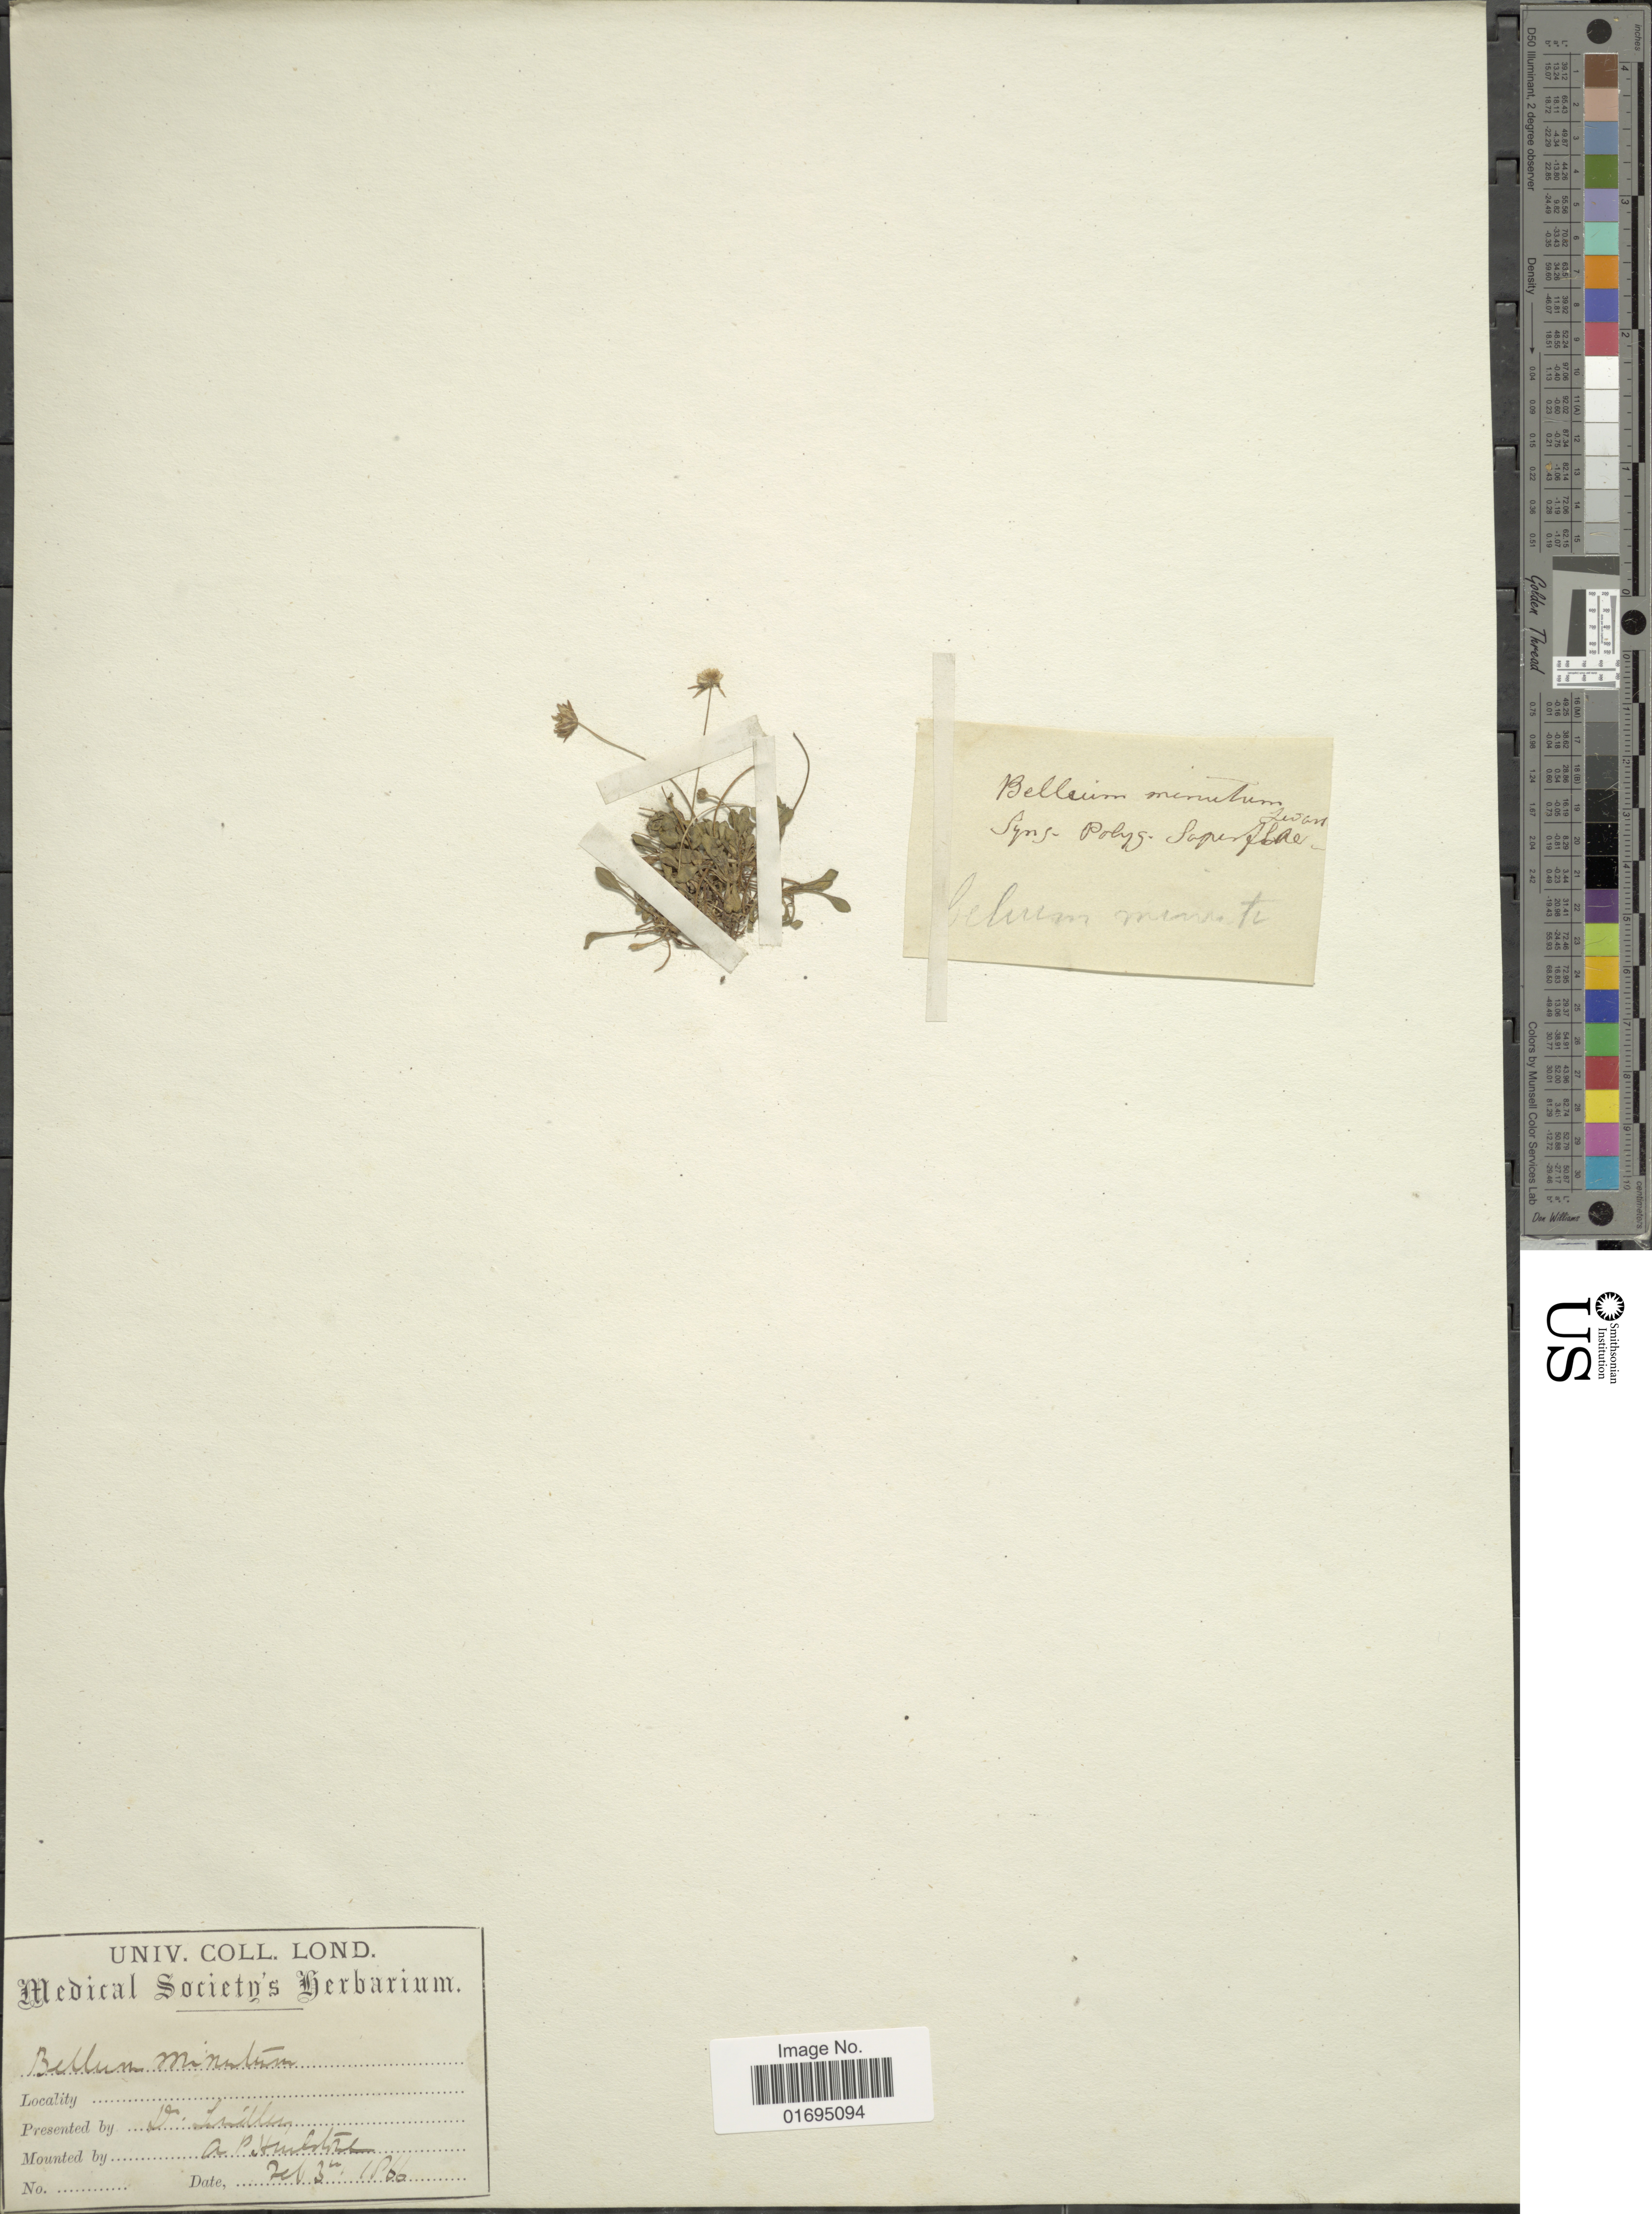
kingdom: Plantae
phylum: Tracheophyta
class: Magnoliopsida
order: Asterales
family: Asteraceae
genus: Bellium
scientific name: Bellium minutum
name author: (L.) L.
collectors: -. Illegible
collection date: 1866-02-03